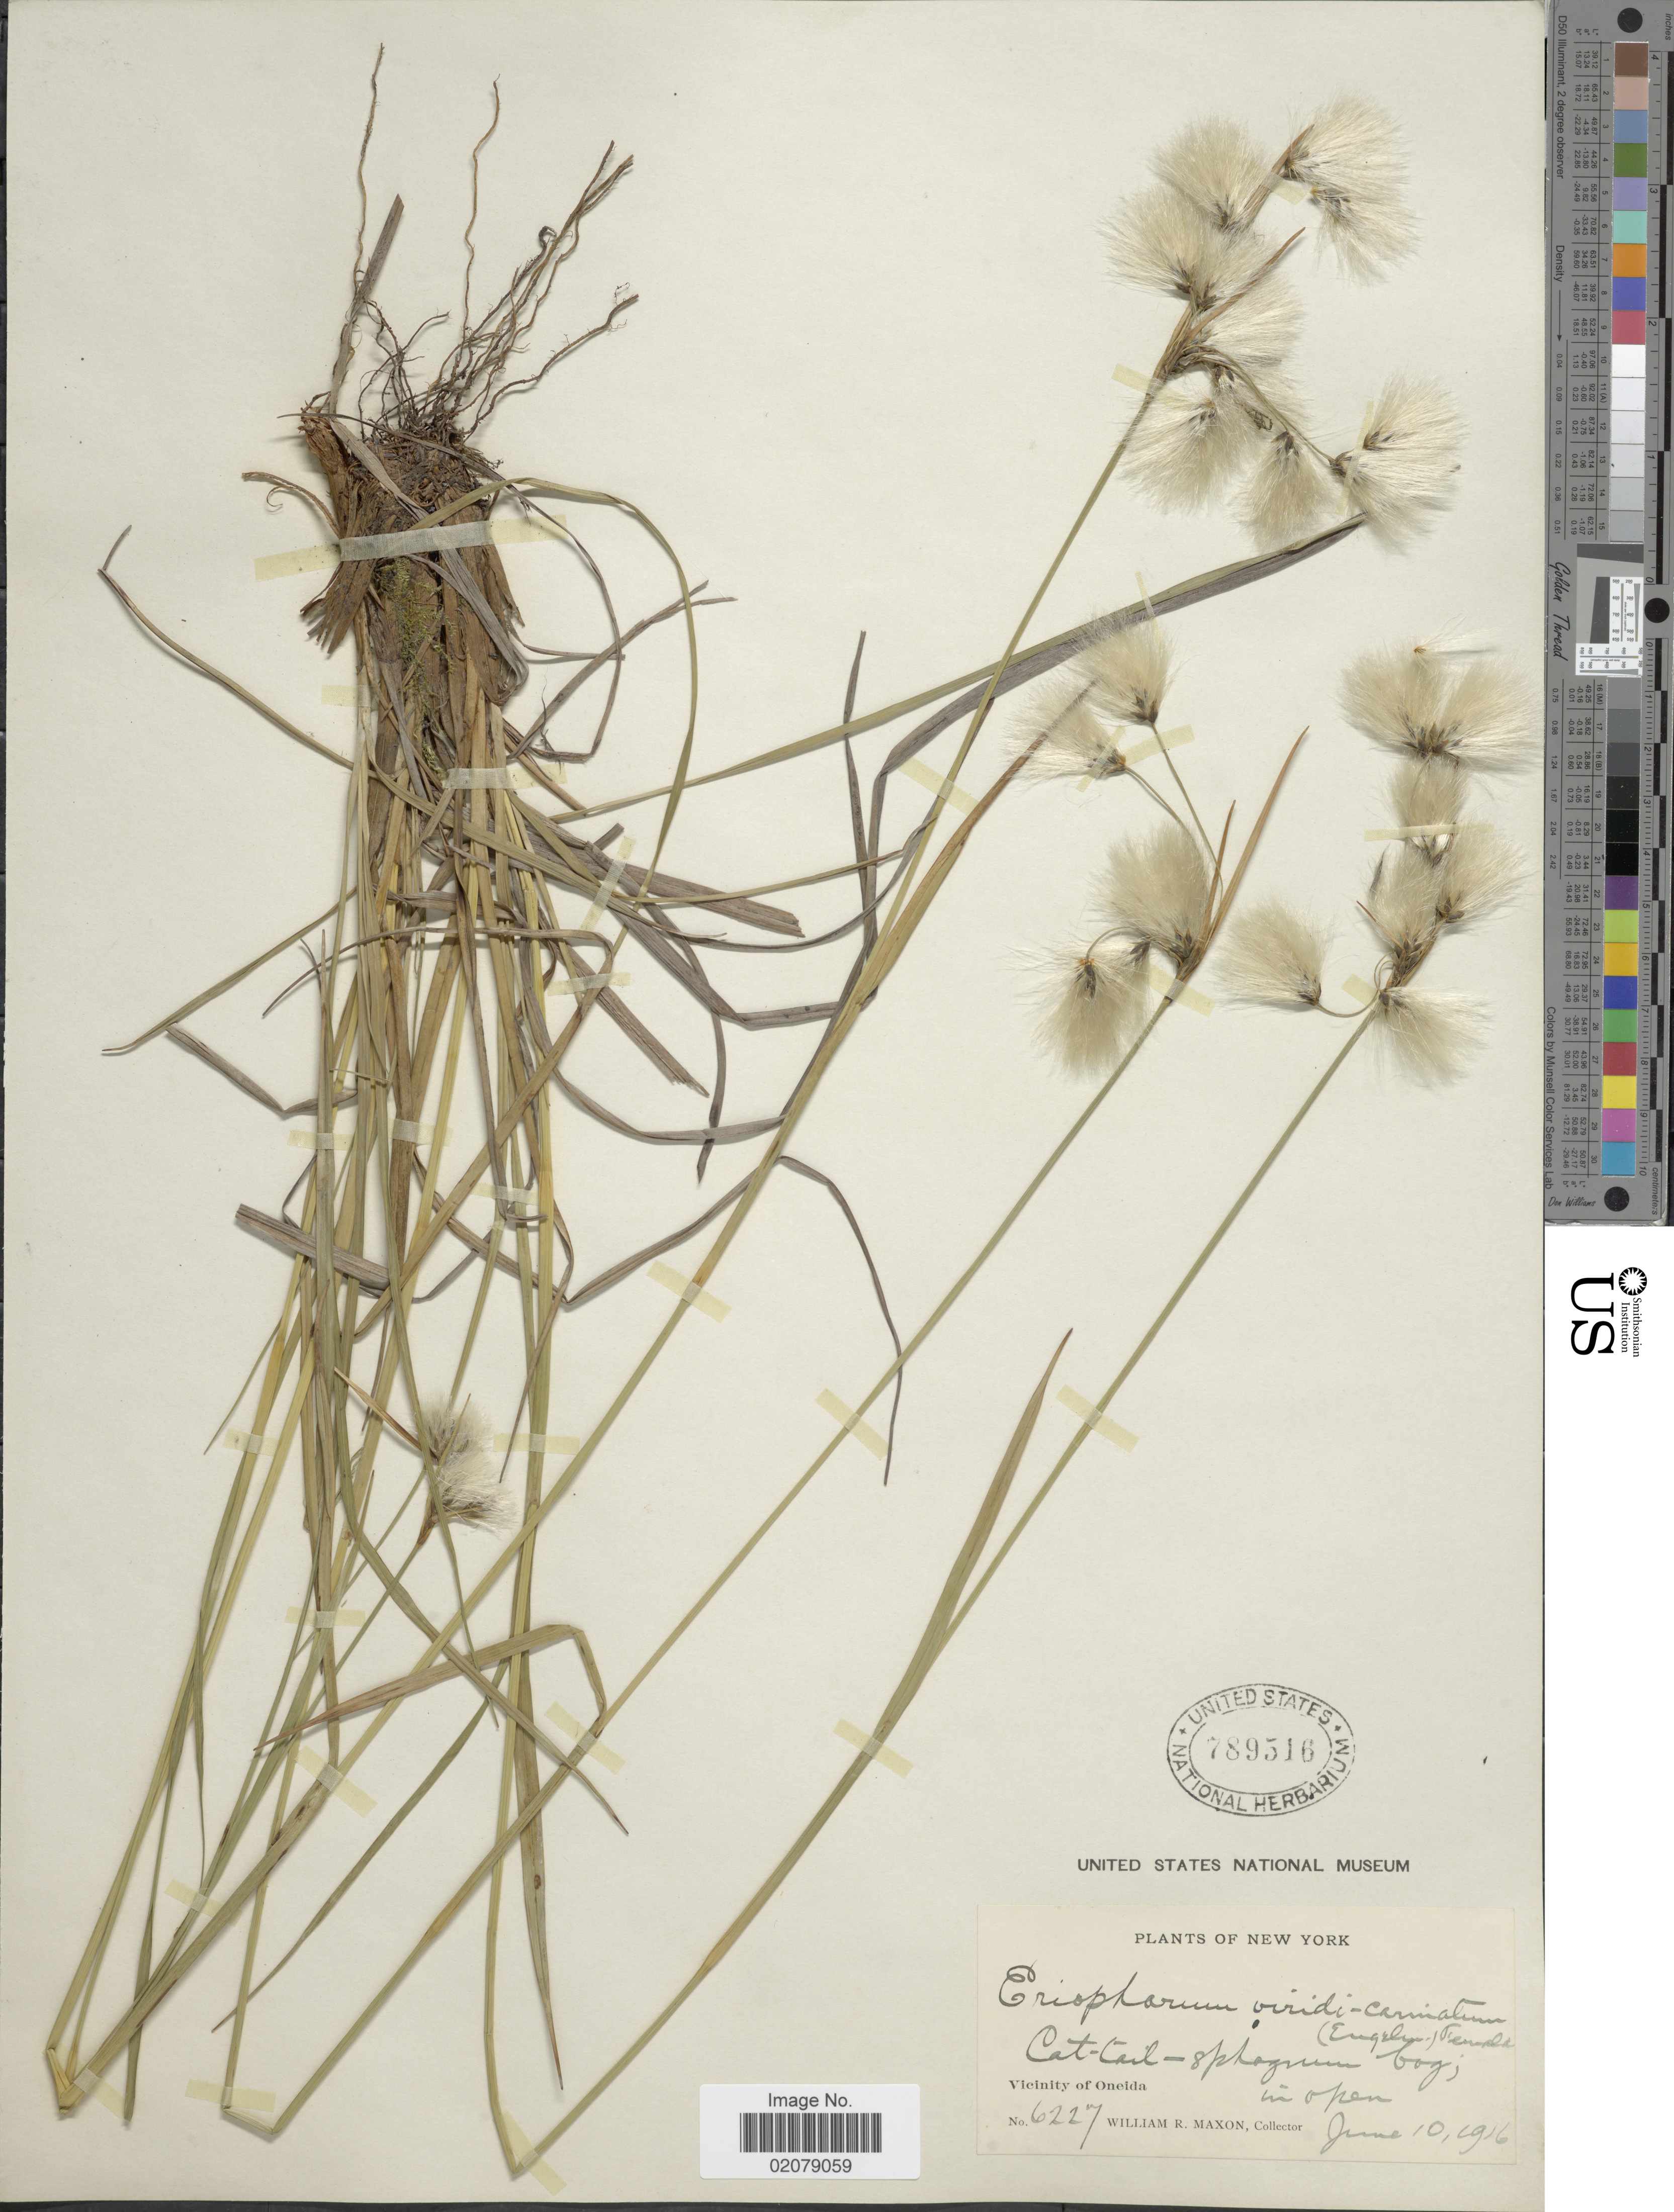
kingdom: Plantae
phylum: Tracheophyta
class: Liliopsida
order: Poales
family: Cyperaceae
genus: Eriophorum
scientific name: Eriophorum viridicarinatum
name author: (Englem.) Fernald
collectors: W. R. Maxon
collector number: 6227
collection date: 1916-06-10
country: United States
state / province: New York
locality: Vicinity of Oneida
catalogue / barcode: US 789516